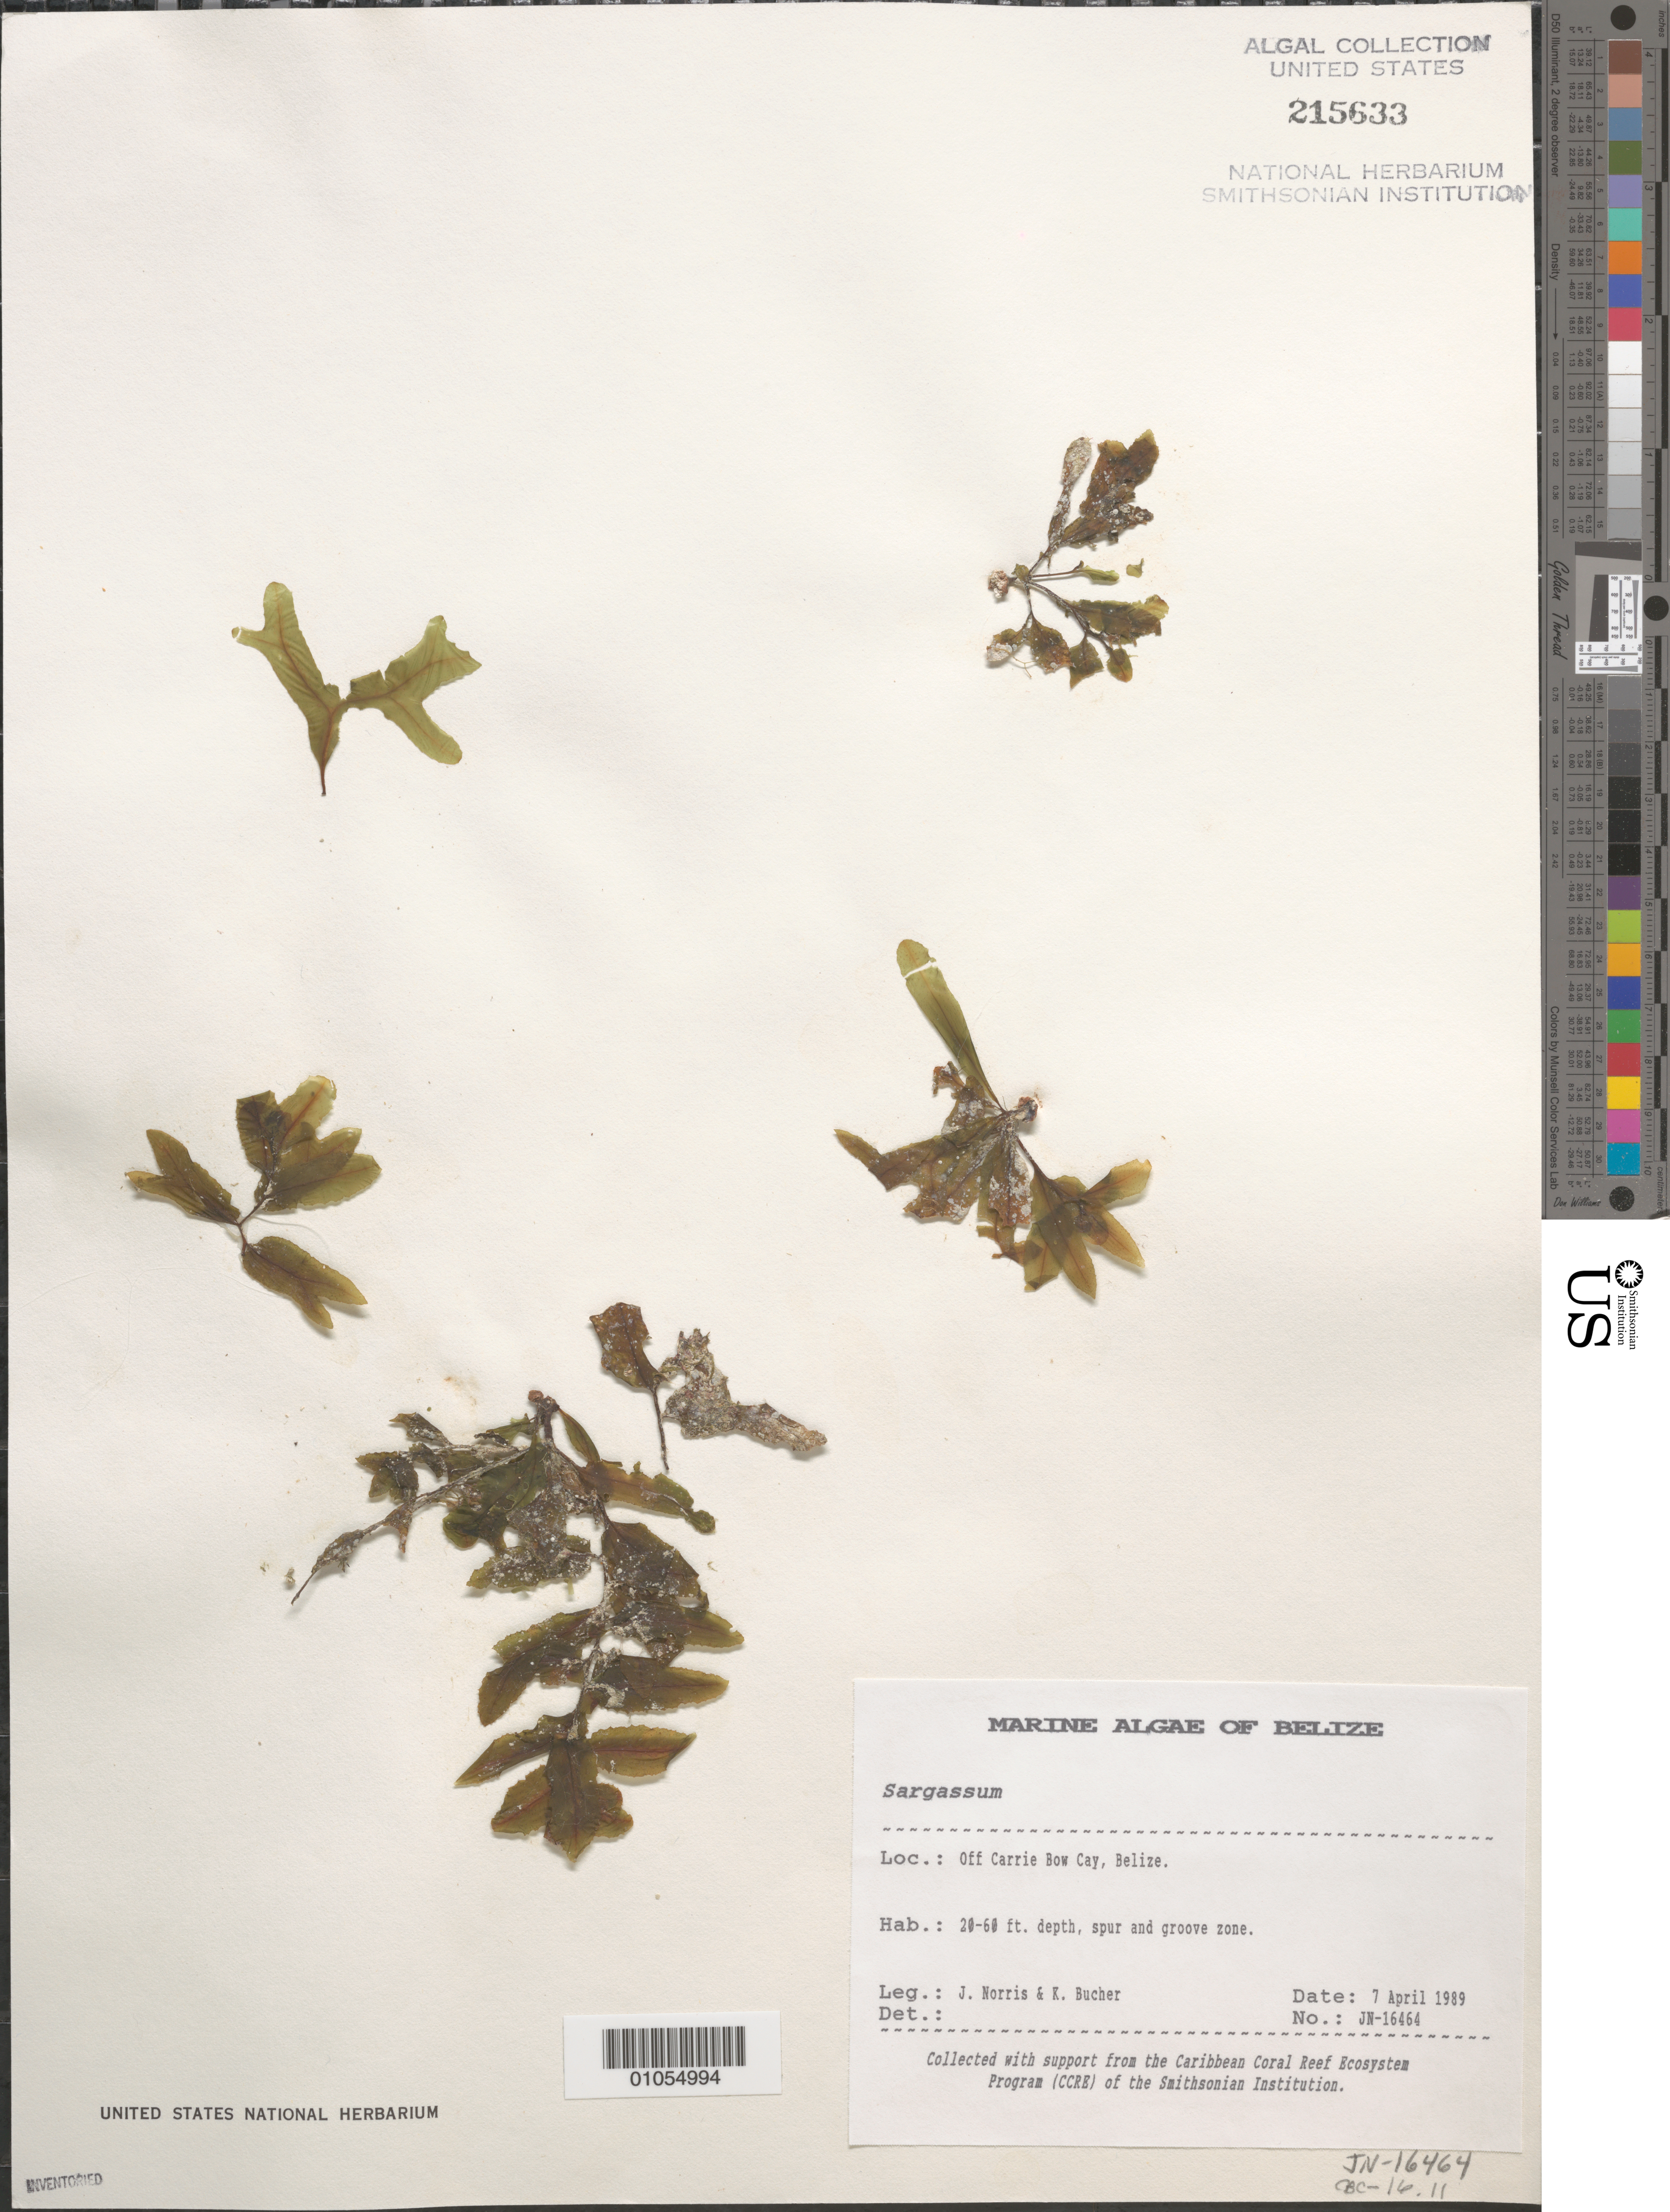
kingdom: Chromista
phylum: Ochrophyta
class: Phaeophyceae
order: Fucales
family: Sargassaceae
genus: Sargassum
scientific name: Sargassum sp.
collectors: J. N. Norris & K. E. Bucher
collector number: JN-16464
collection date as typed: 07 Apr 1989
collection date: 1989-04-07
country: Belize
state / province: Stann Creek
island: Carrie Bow Cay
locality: Off Carrie Bow Cay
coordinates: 16 48'N, 88 05'W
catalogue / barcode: US 215633